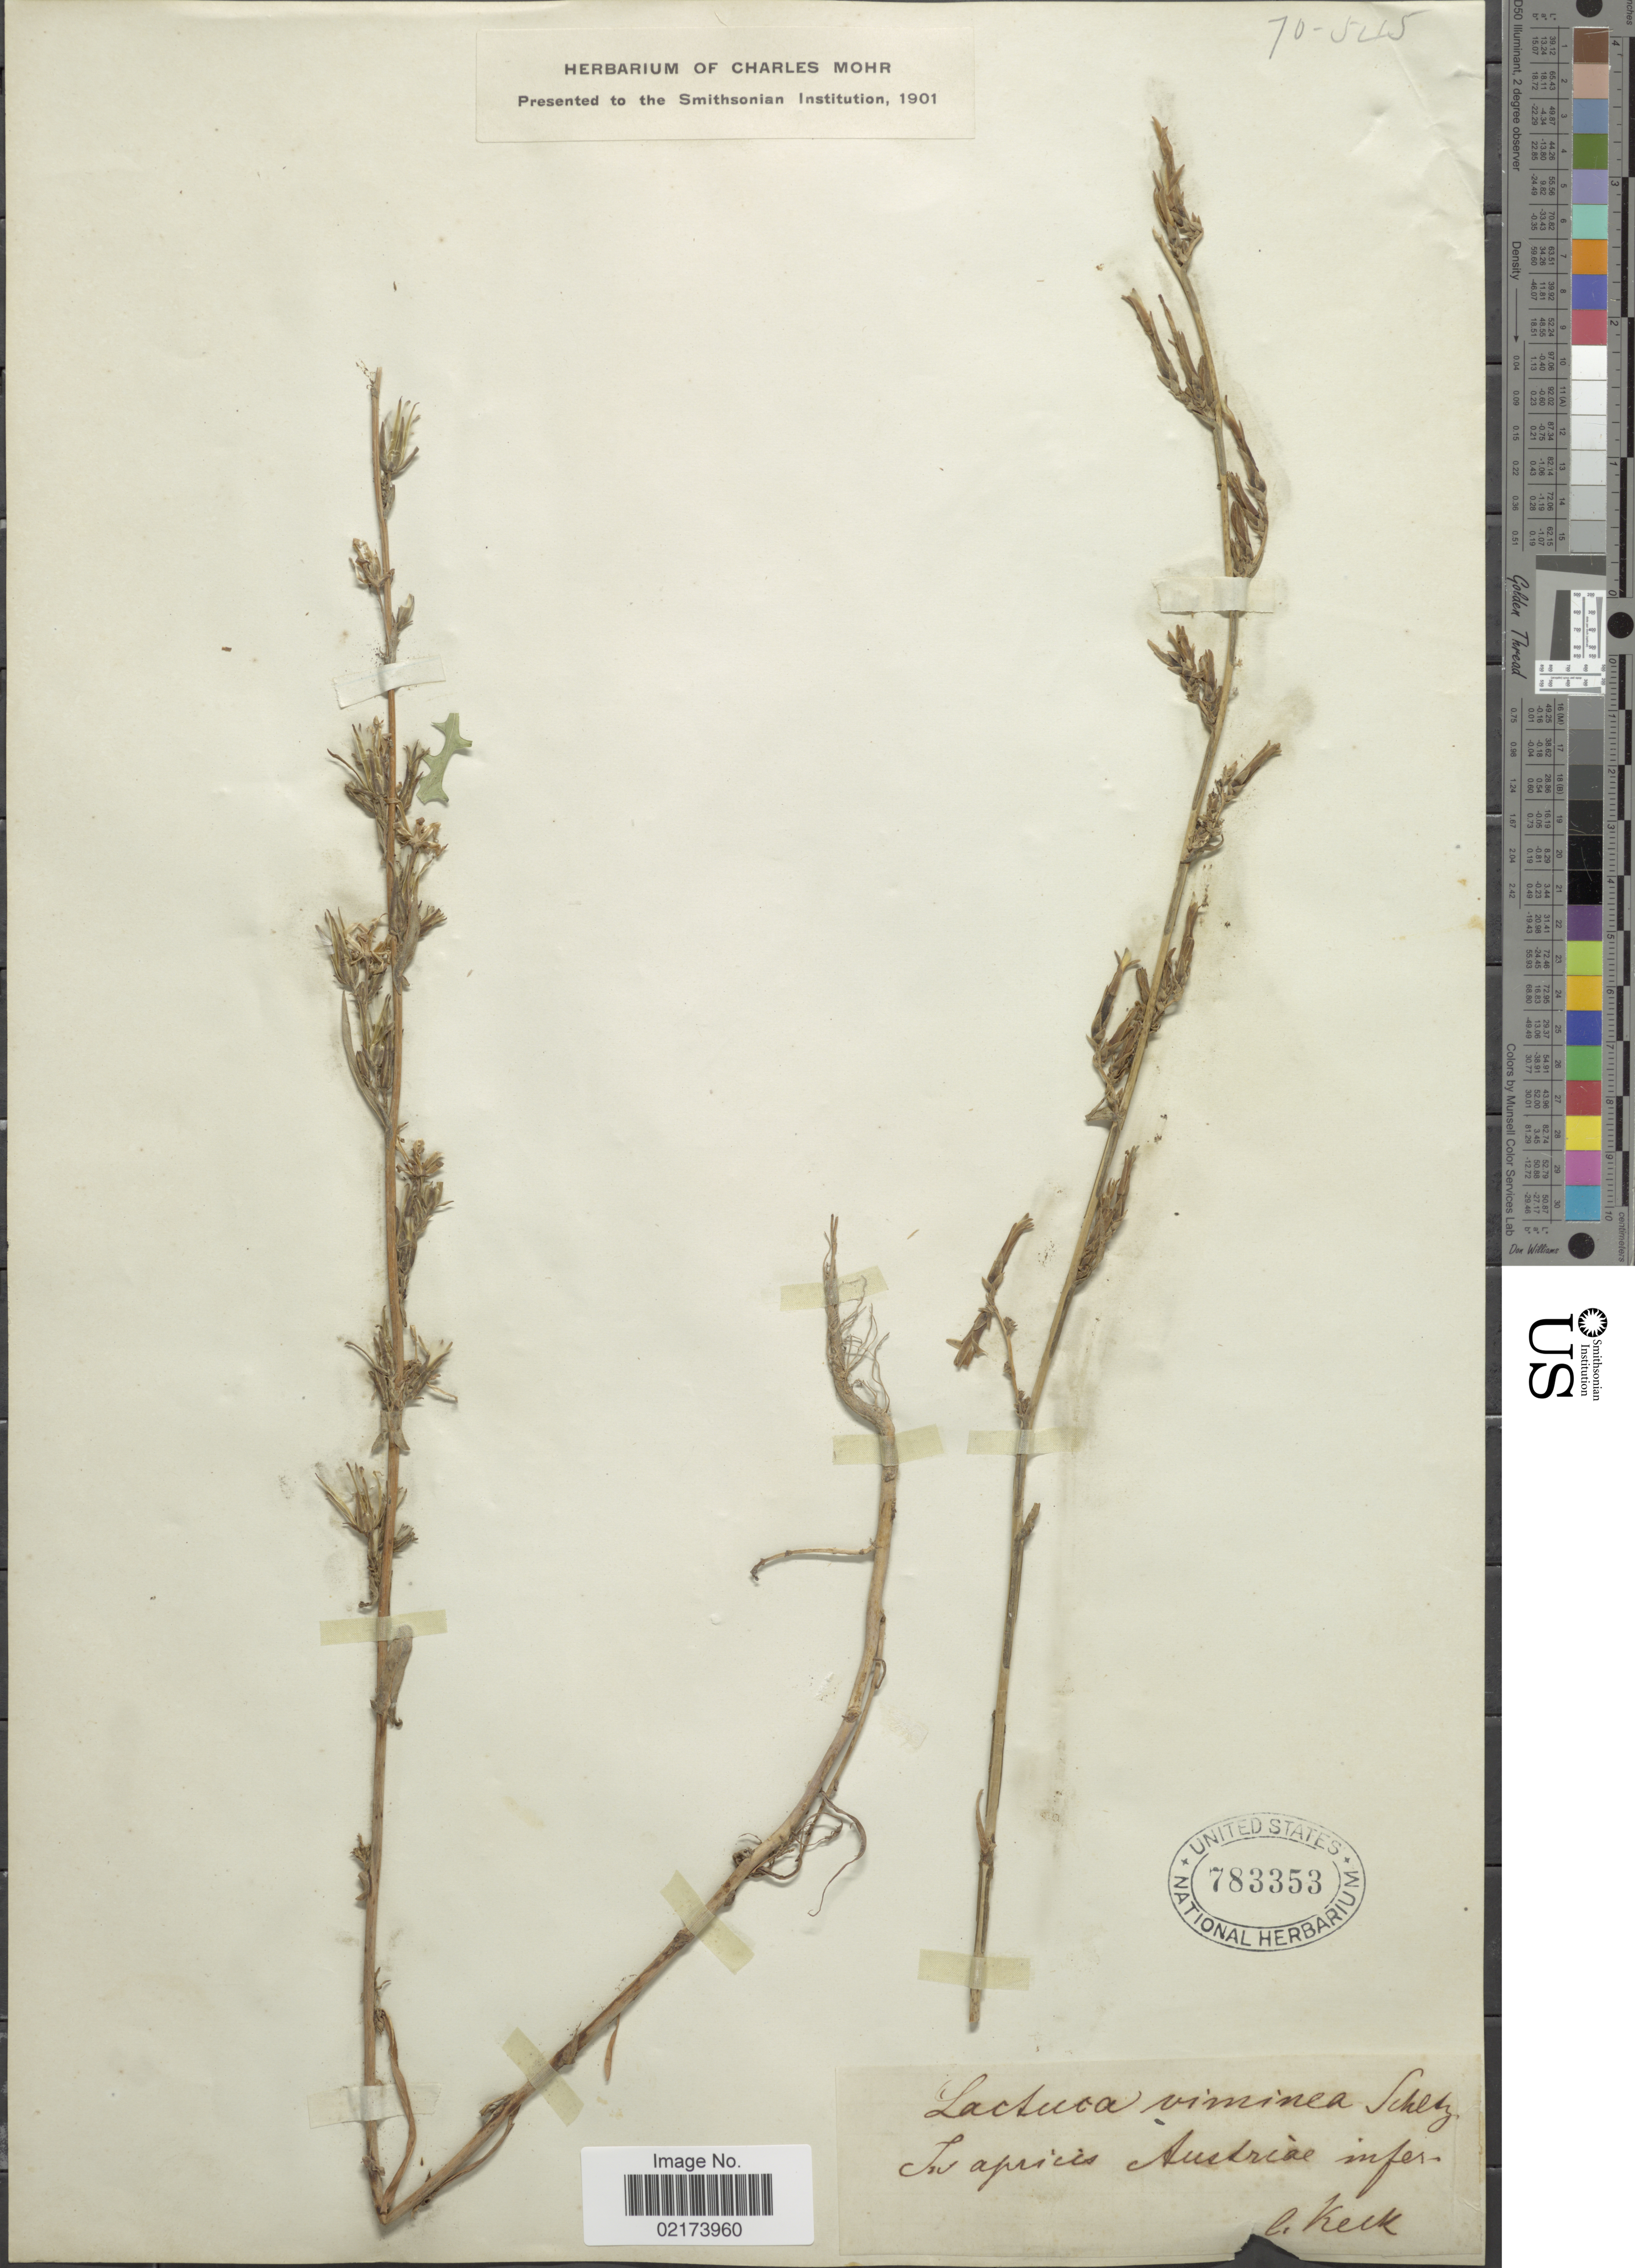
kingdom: Plantae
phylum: Tracheophyta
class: Magnoliopsida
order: Asterales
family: Asteraceae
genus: Lactuca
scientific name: Lactuca viminea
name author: (L.) J. Presl & C. Presl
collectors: -- Keck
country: Austria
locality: Austriae infer.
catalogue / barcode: US 783353